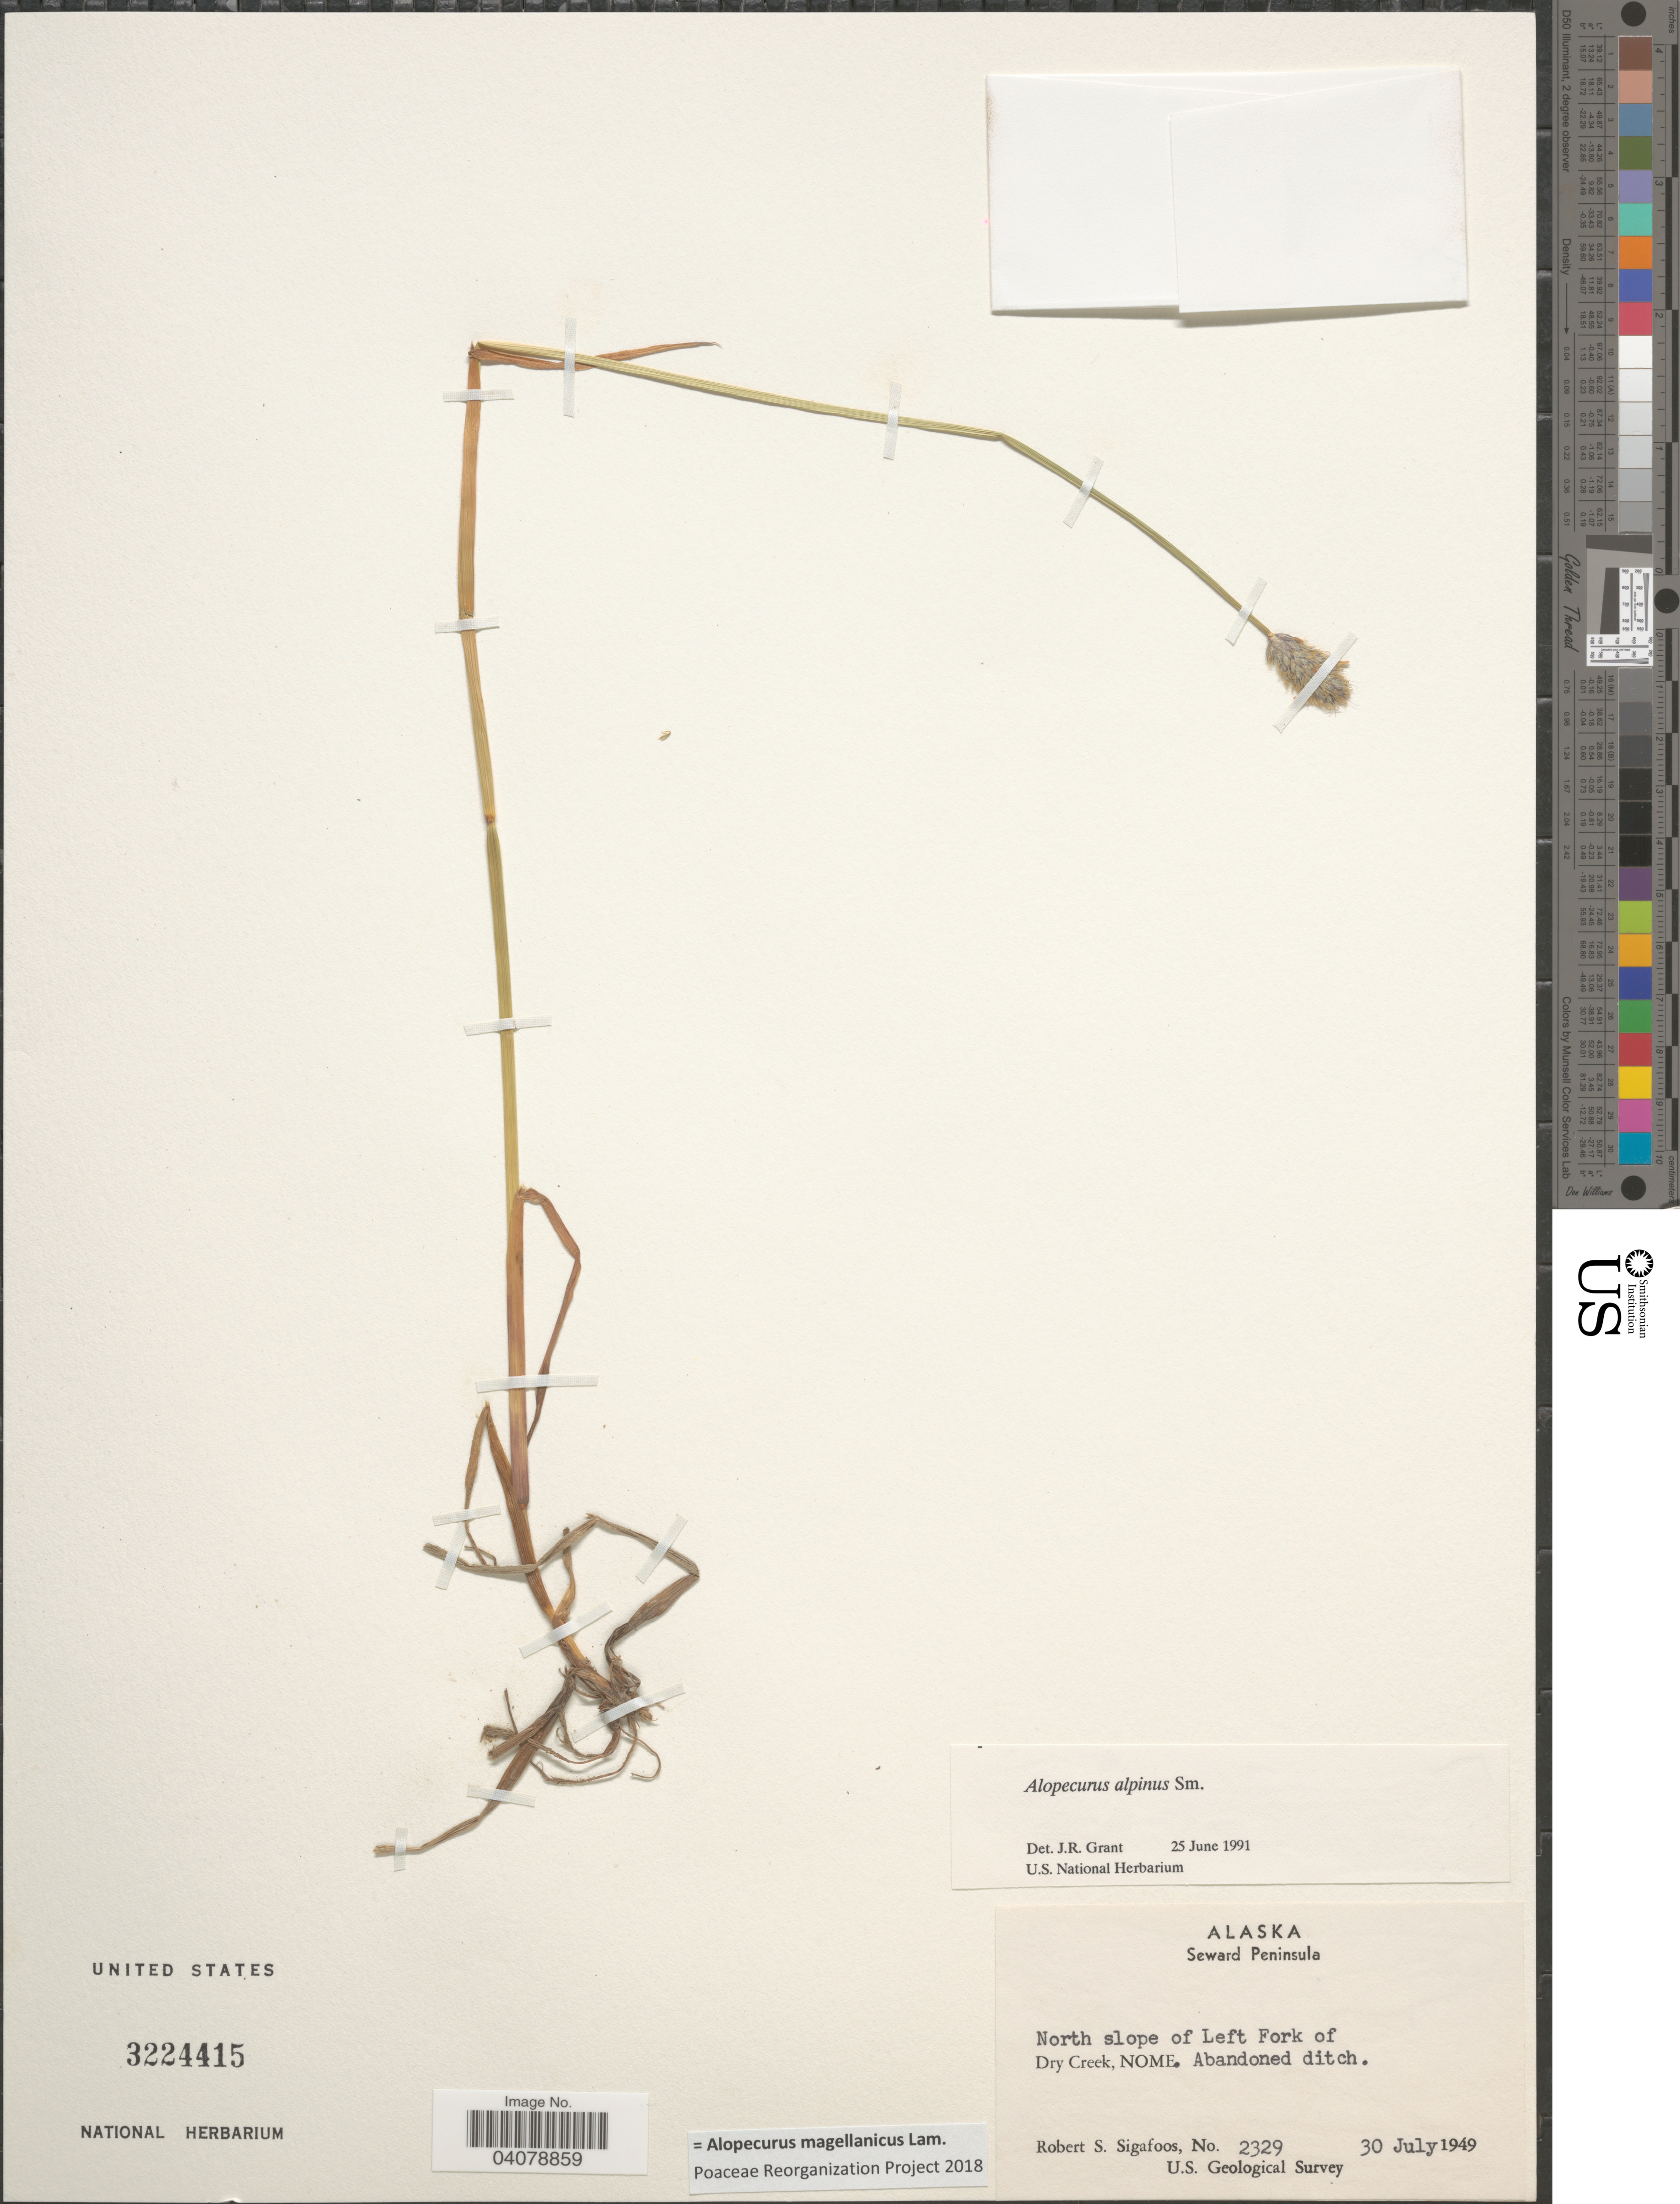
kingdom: Plantae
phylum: Tracheophyta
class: Liliopsida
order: Poales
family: Poaceae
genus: Alopecurus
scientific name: Alopecurus magellanicus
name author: Lam.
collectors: R. Sigafoos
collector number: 2329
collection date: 1949-07-30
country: United States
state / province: Alaska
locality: Seward Peninsula. North slope of Left Fork of Dry Creek, Nome. U.S. Geological Survey.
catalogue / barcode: US 3224415